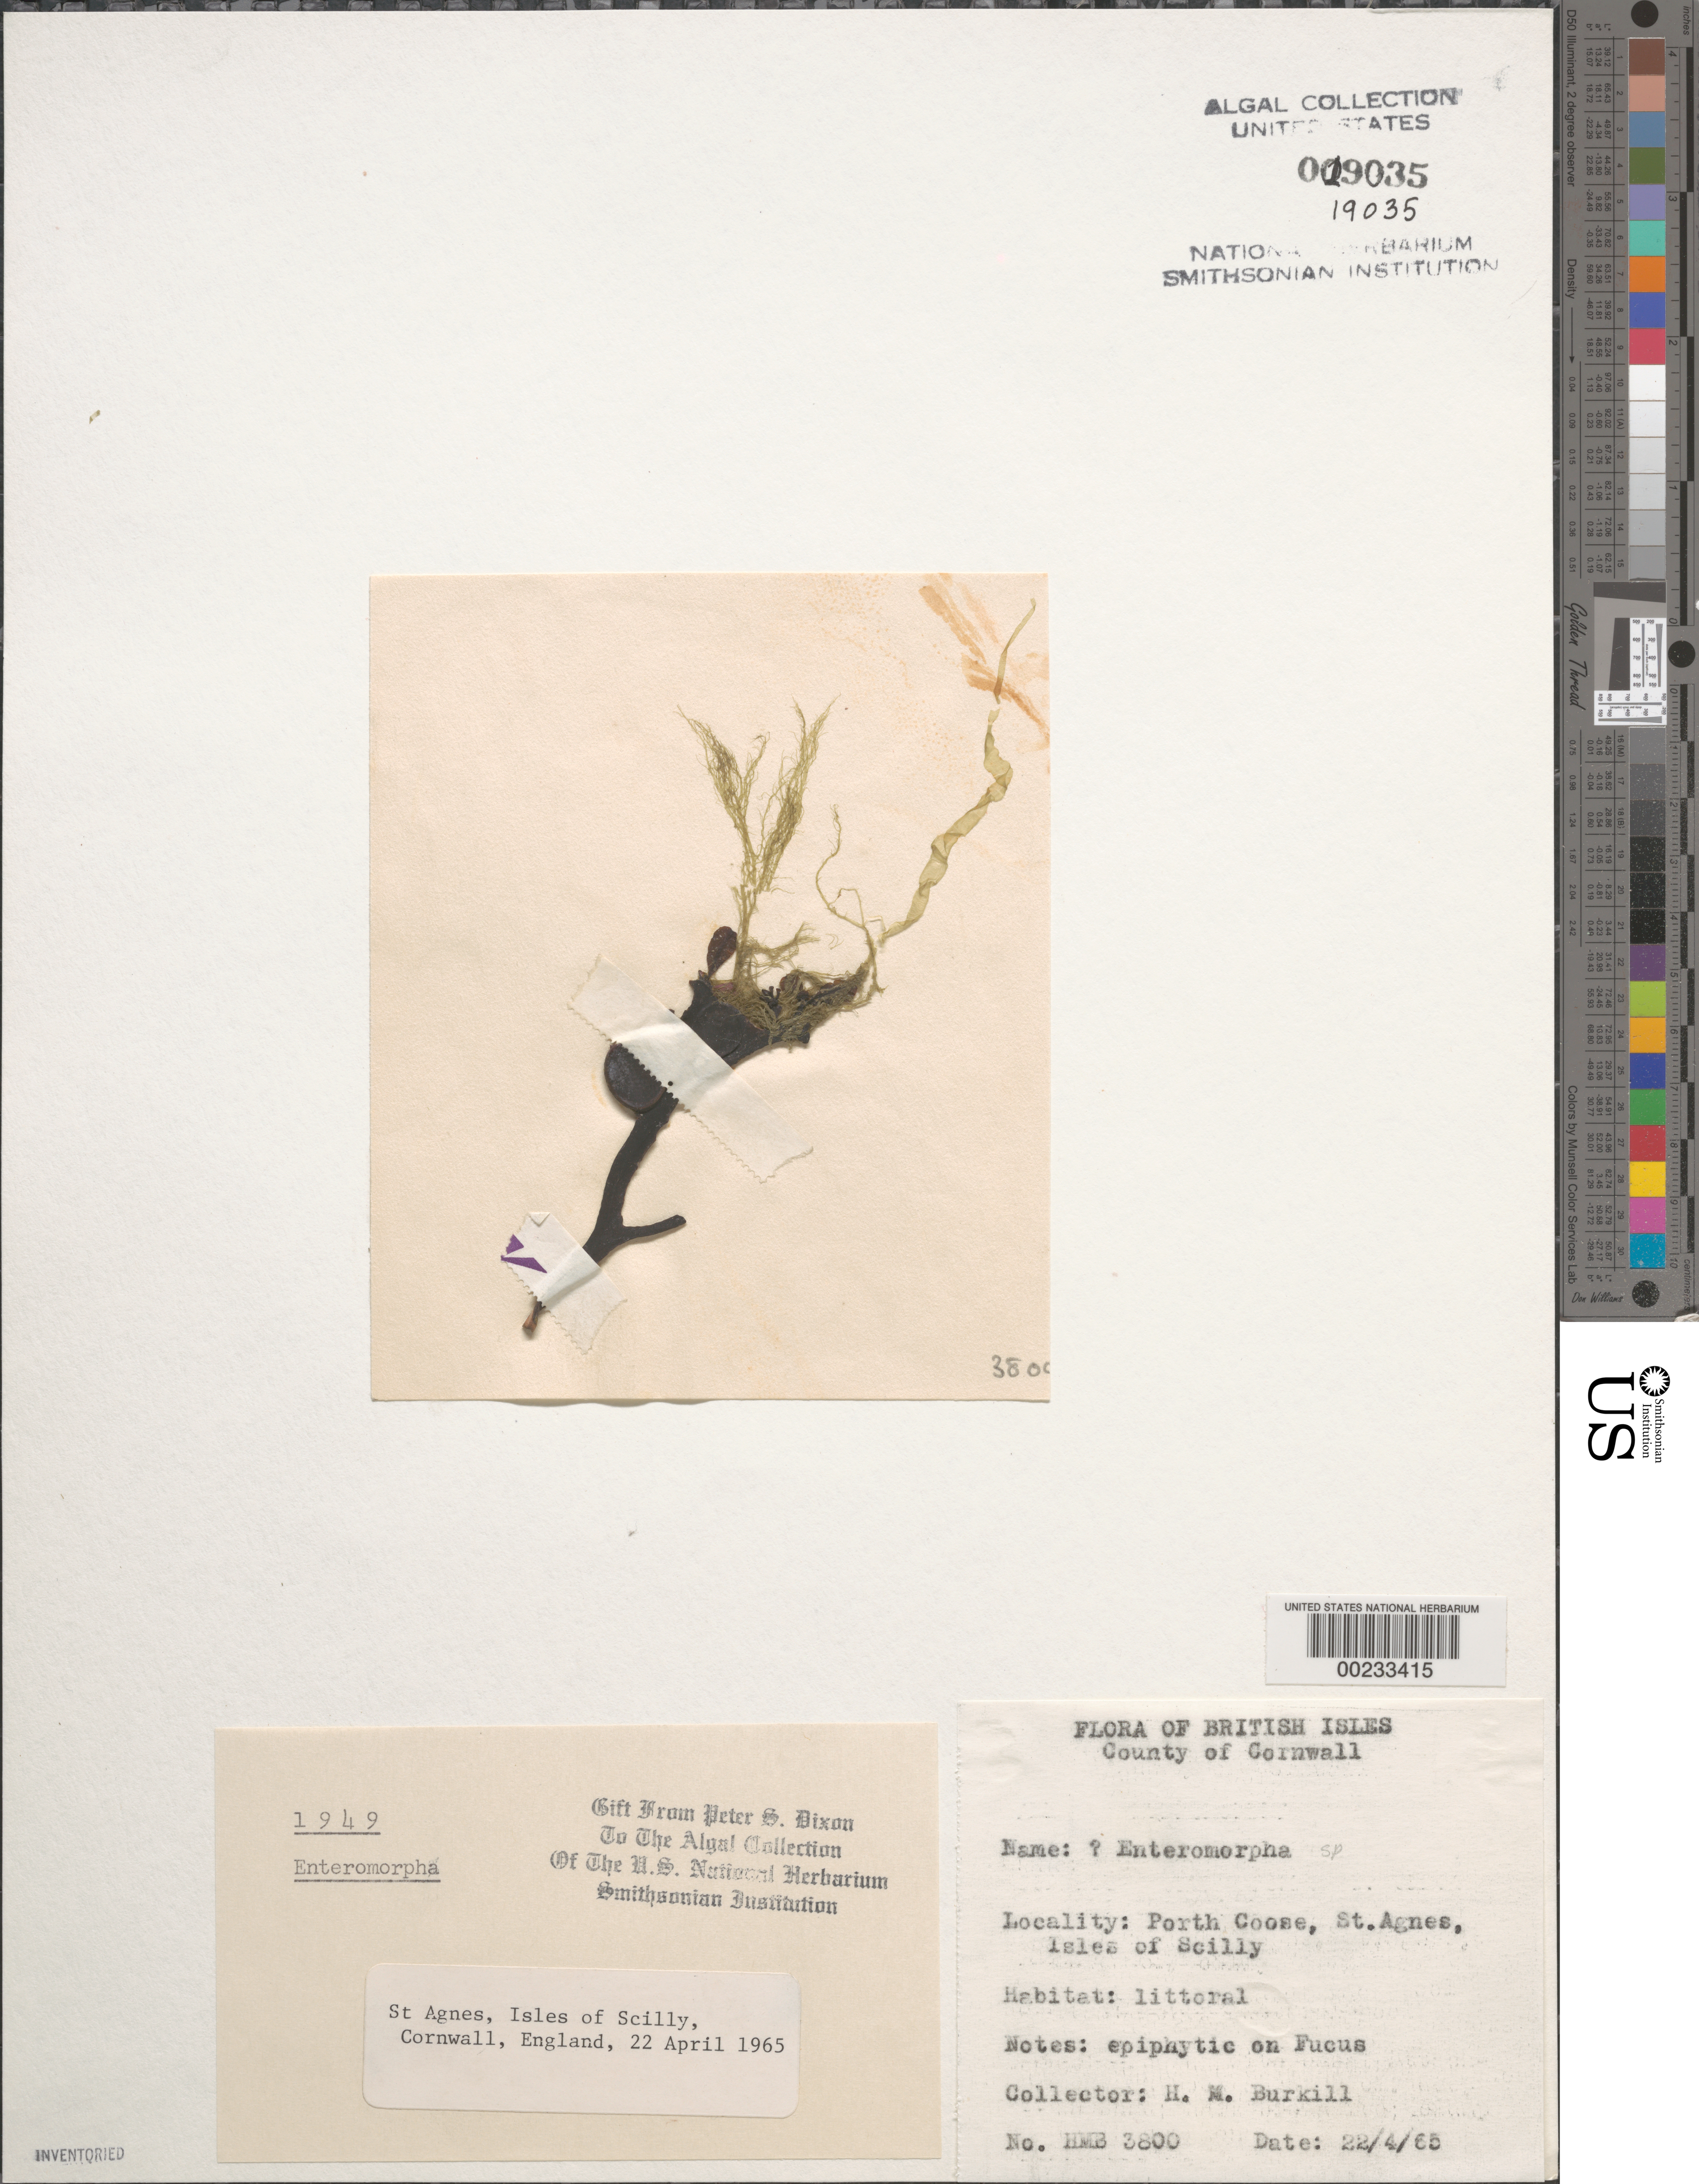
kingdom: Plantae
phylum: Chlorophyta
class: Ulvophyceae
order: Ulvales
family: Ulvaceae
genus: Ulva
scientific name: Ulva sp.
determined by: Algae name updating Project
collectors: H. M. Burkill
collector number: HMB 3800 & PSD 1949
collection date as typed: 22 Apr 1965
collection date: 1965-04-22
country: United Kingdom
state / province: England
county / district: Council of the Isles of Scilly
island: St. Agnes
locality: Porth Coose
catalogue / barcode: US 19035